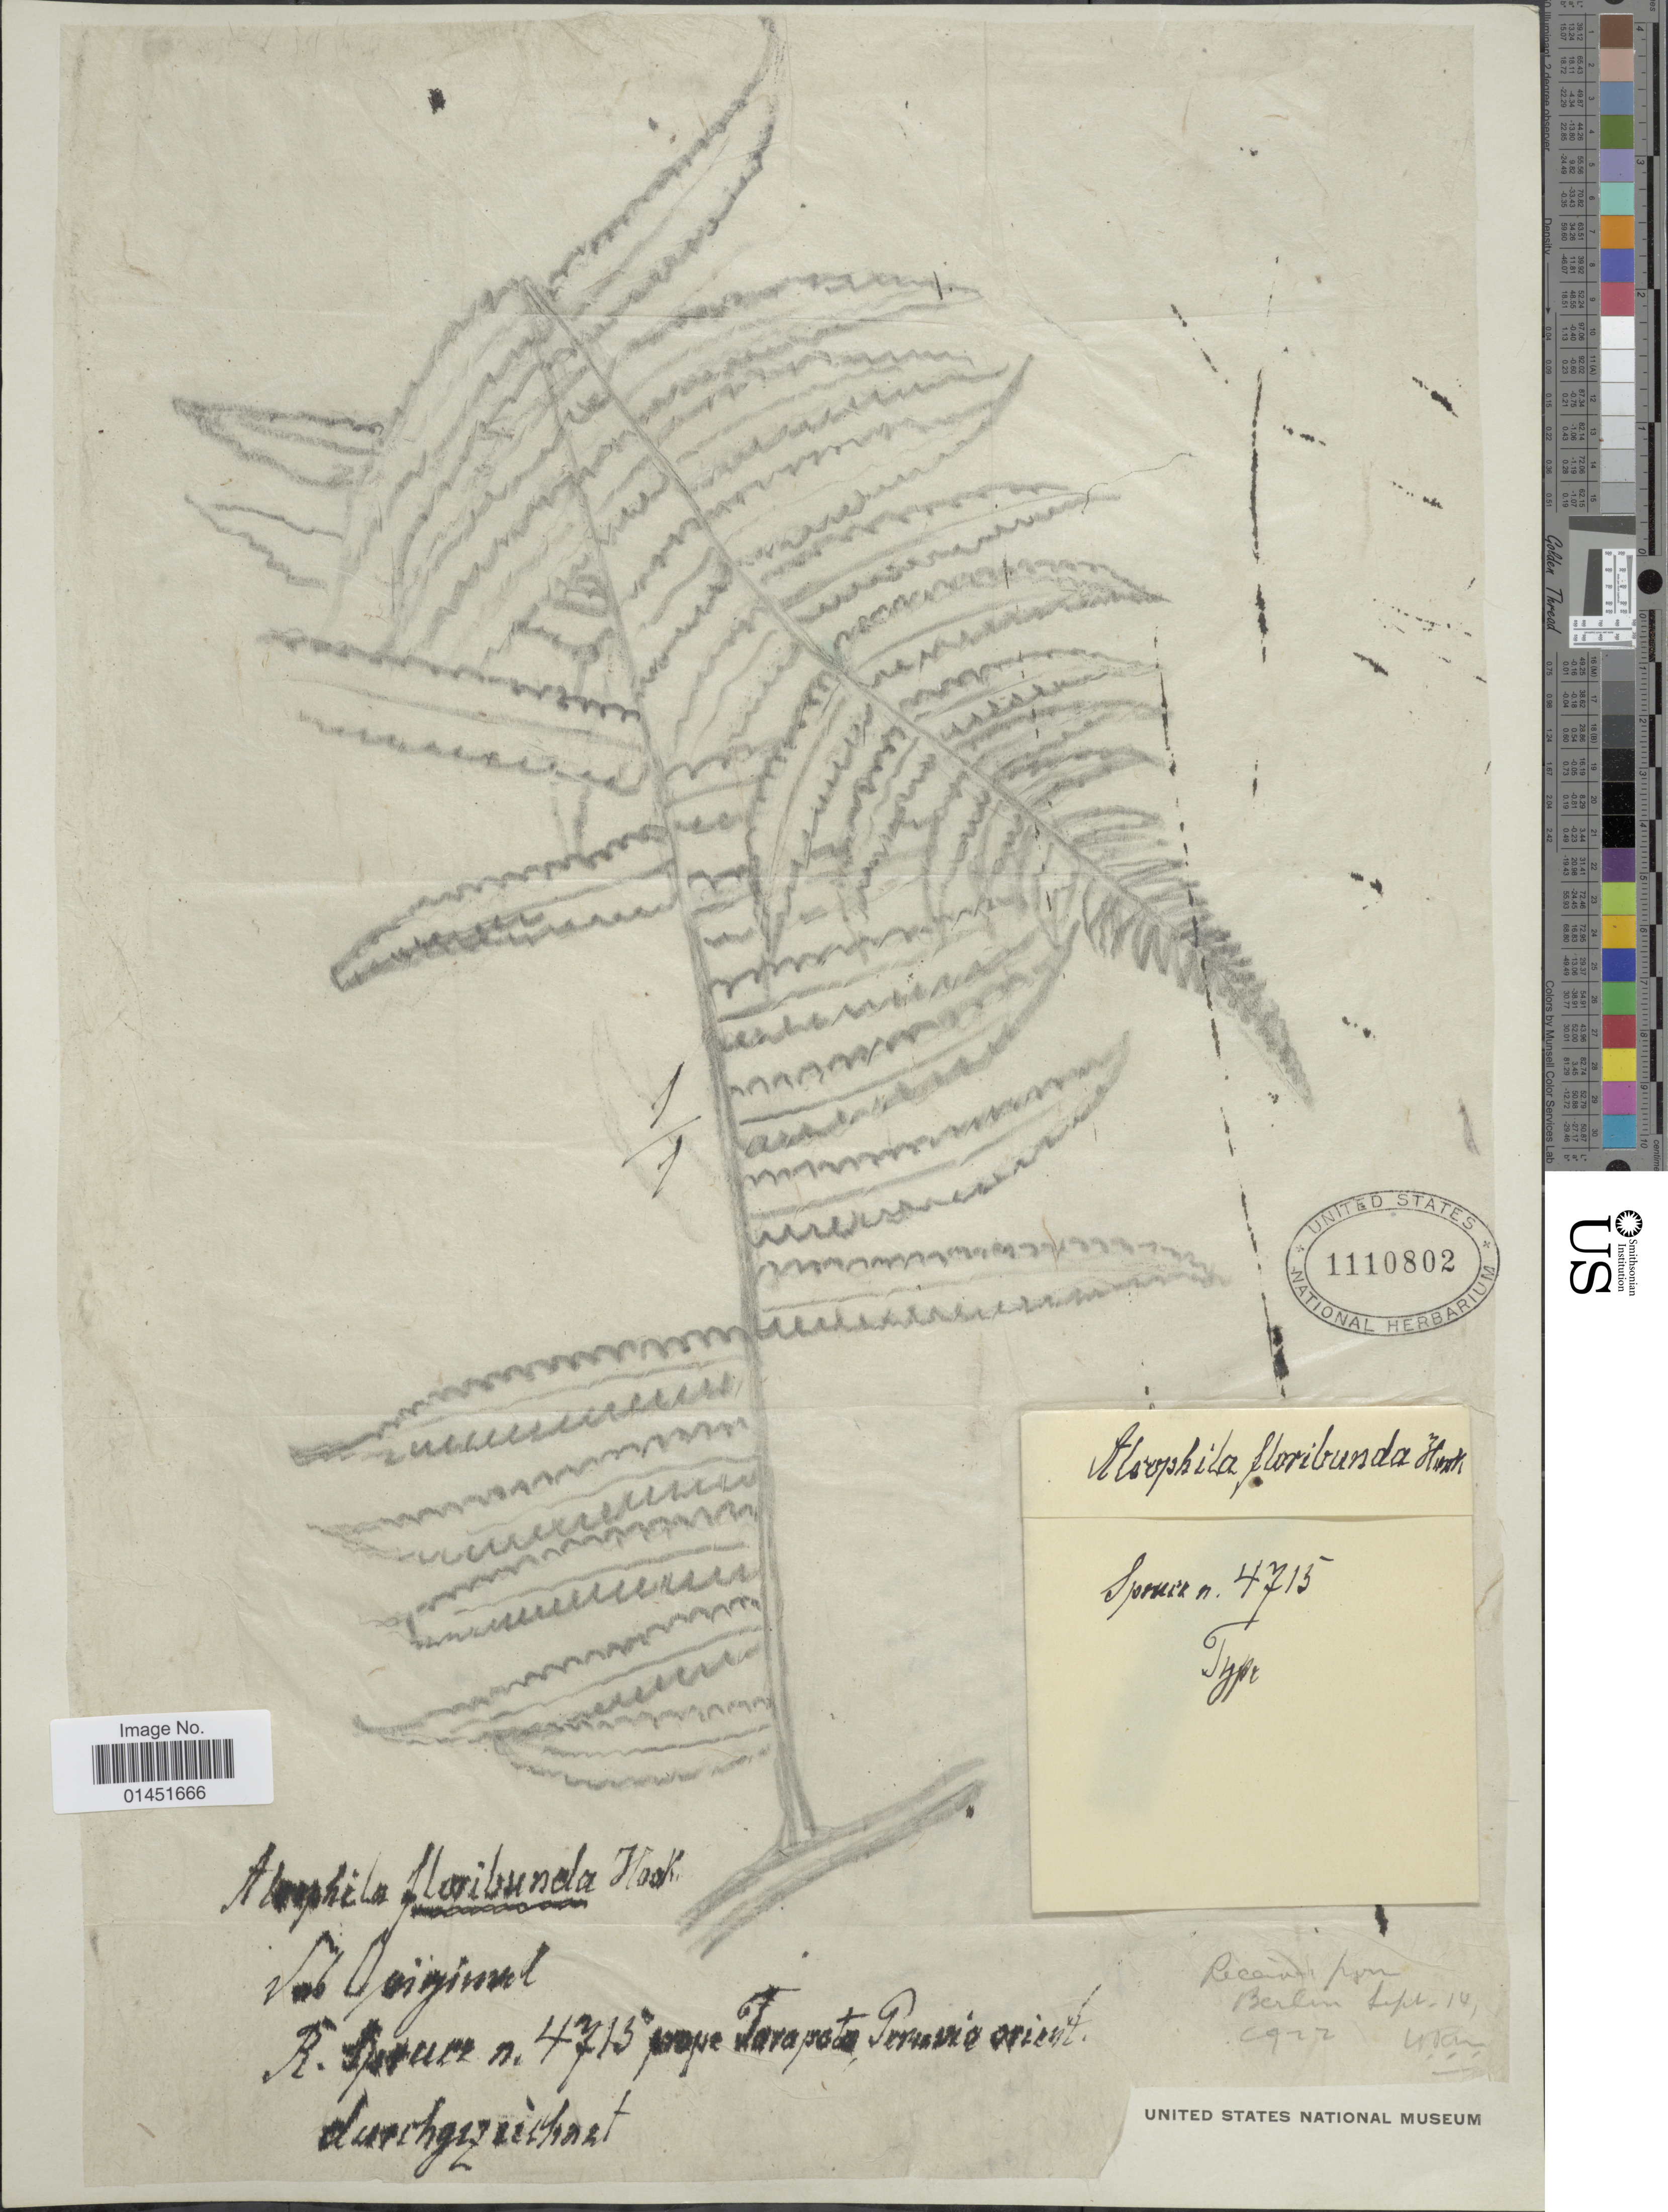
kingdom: Plantae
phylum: Tracheophyta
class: Polypodiopsida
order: Cyatheales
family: Cyatheaceae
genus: Cyathea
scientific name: Cyathea dombeyi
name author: (Desv.) Lellinger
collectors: R. Spruce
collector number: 4715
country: Peru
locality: Tarapoto Peruvia orient. durchgezielaet [interpreted]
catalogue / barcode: US 1110802